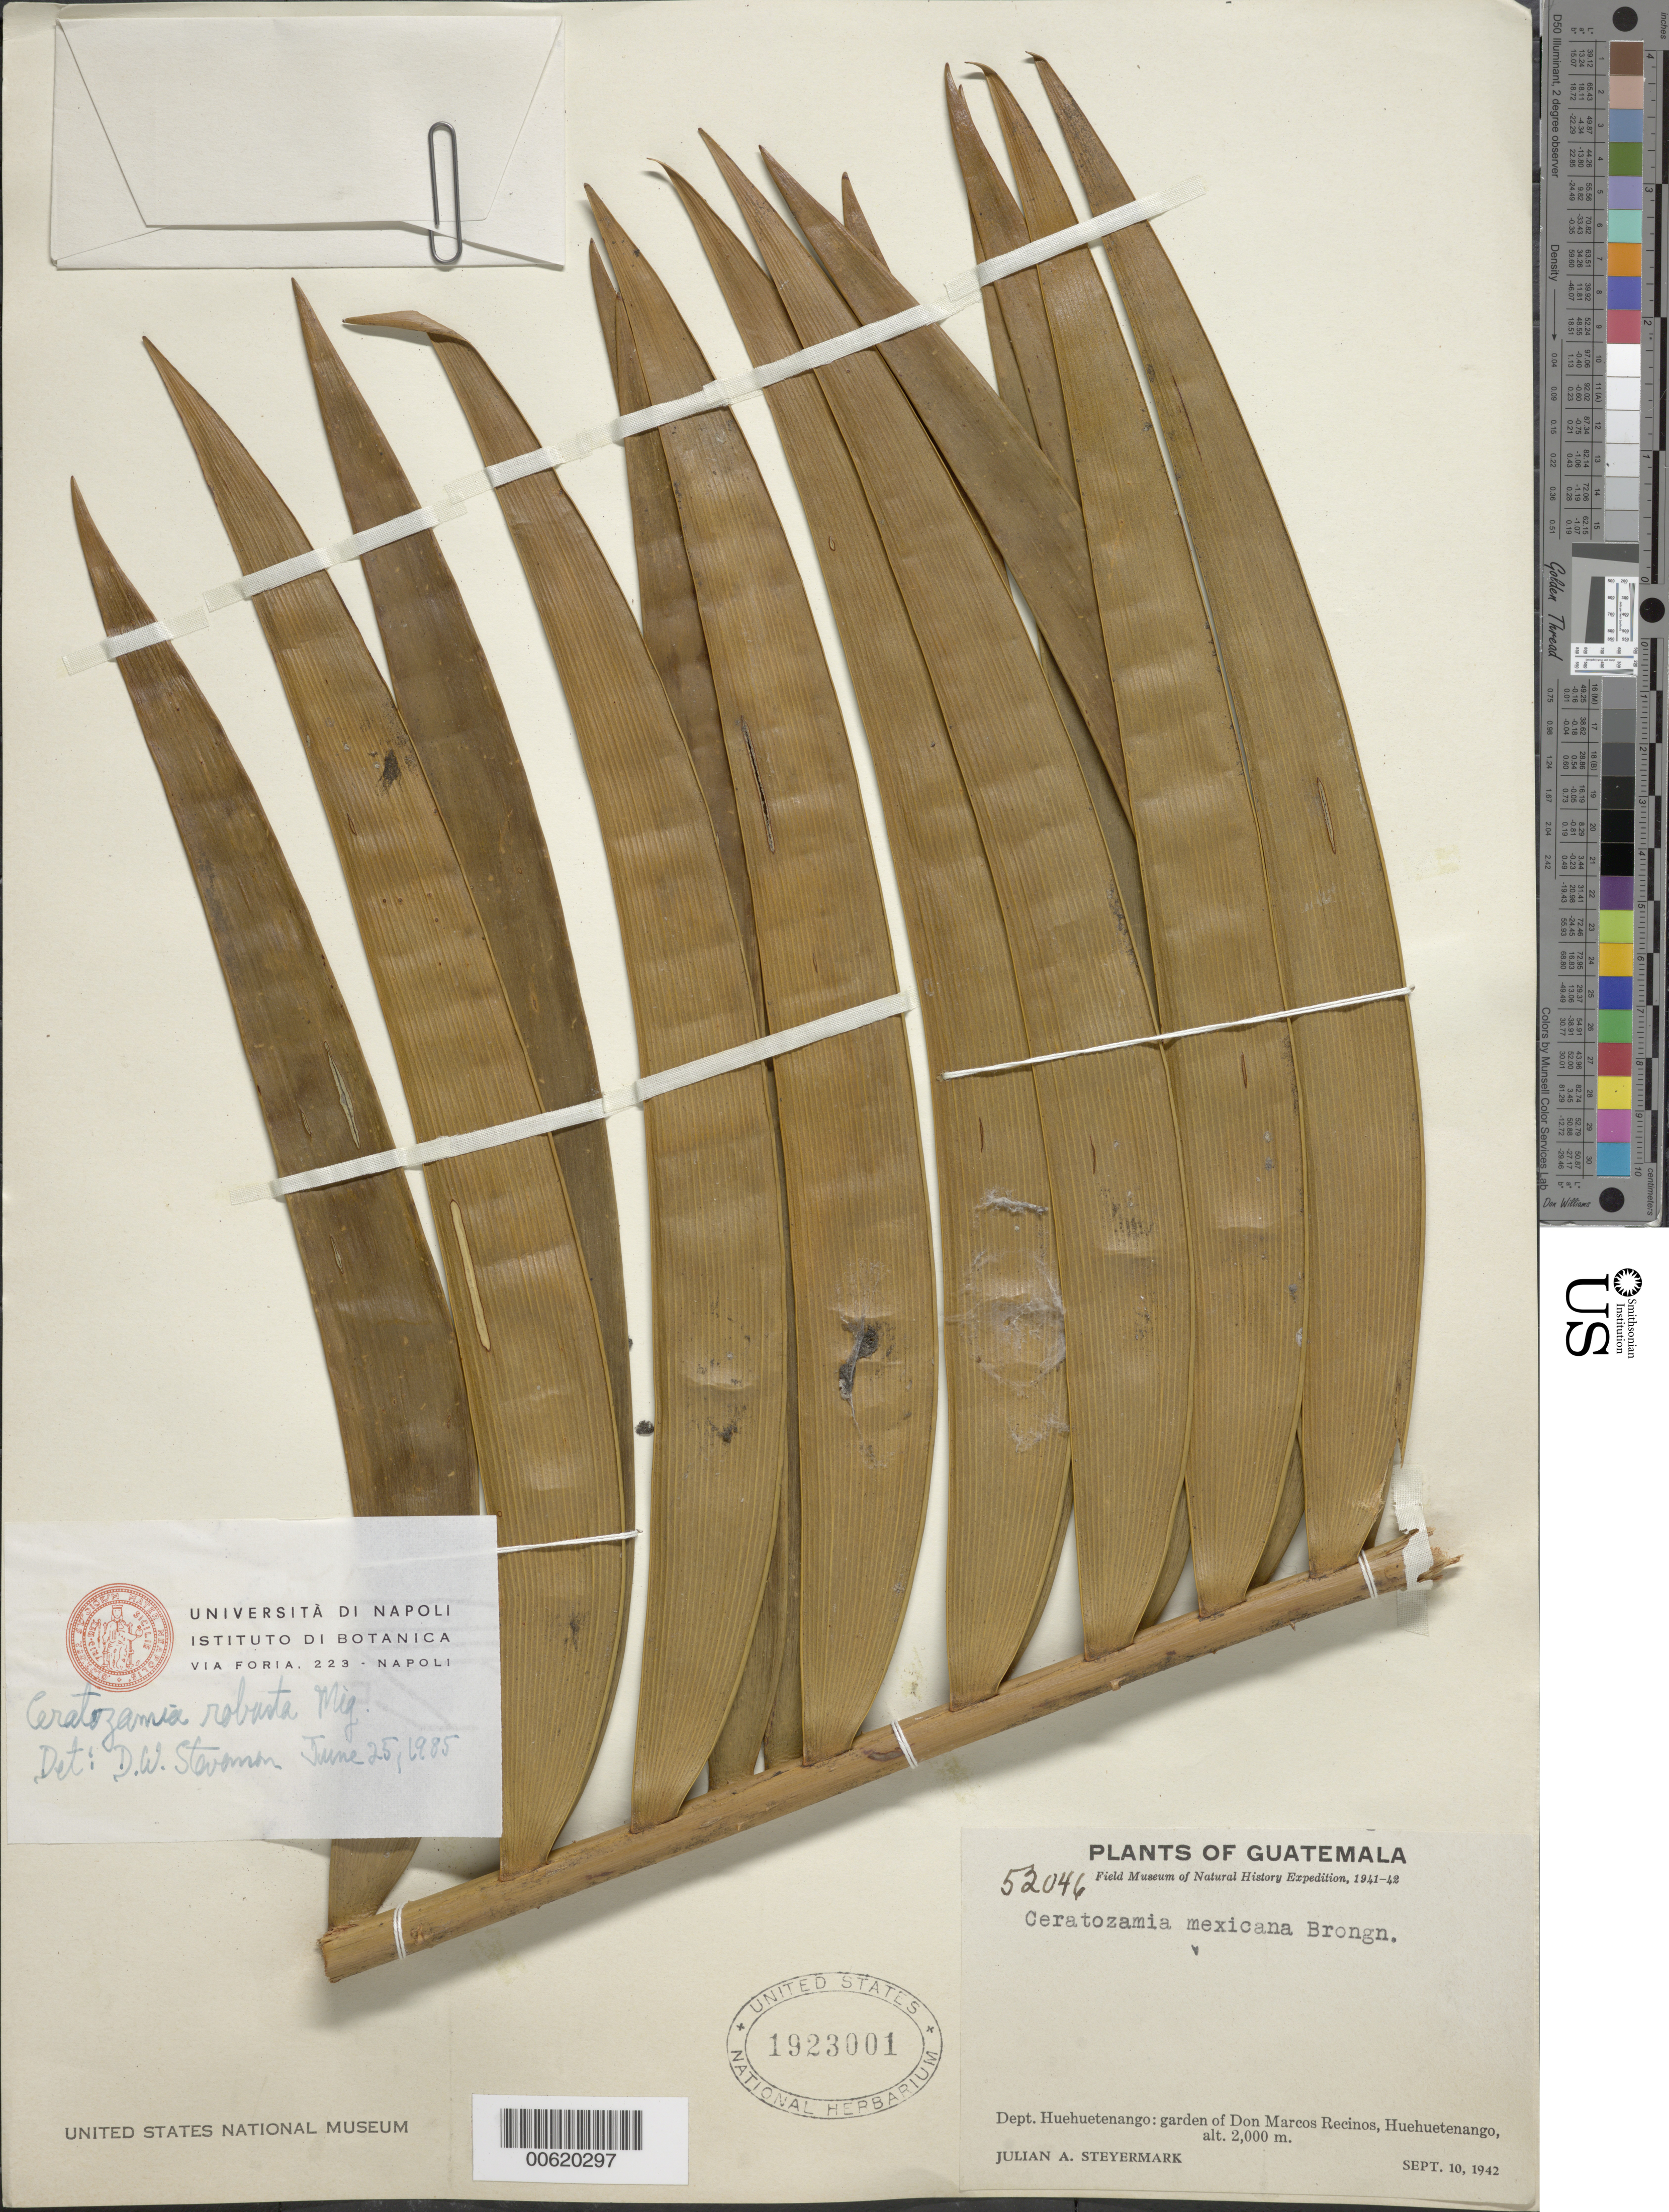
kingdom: Plantae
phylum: Tracheophyta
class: Cycadopsida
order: Cycadales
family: Zamiaceae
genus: Ceratozamia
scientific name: Ceratozamia robusta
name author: Miq.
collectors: J. Steyermark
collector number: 52046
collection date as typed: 10 Sep 1942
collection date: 1942-09-10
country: Guatemala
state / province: Huehuetenango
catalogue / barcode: US 1923001